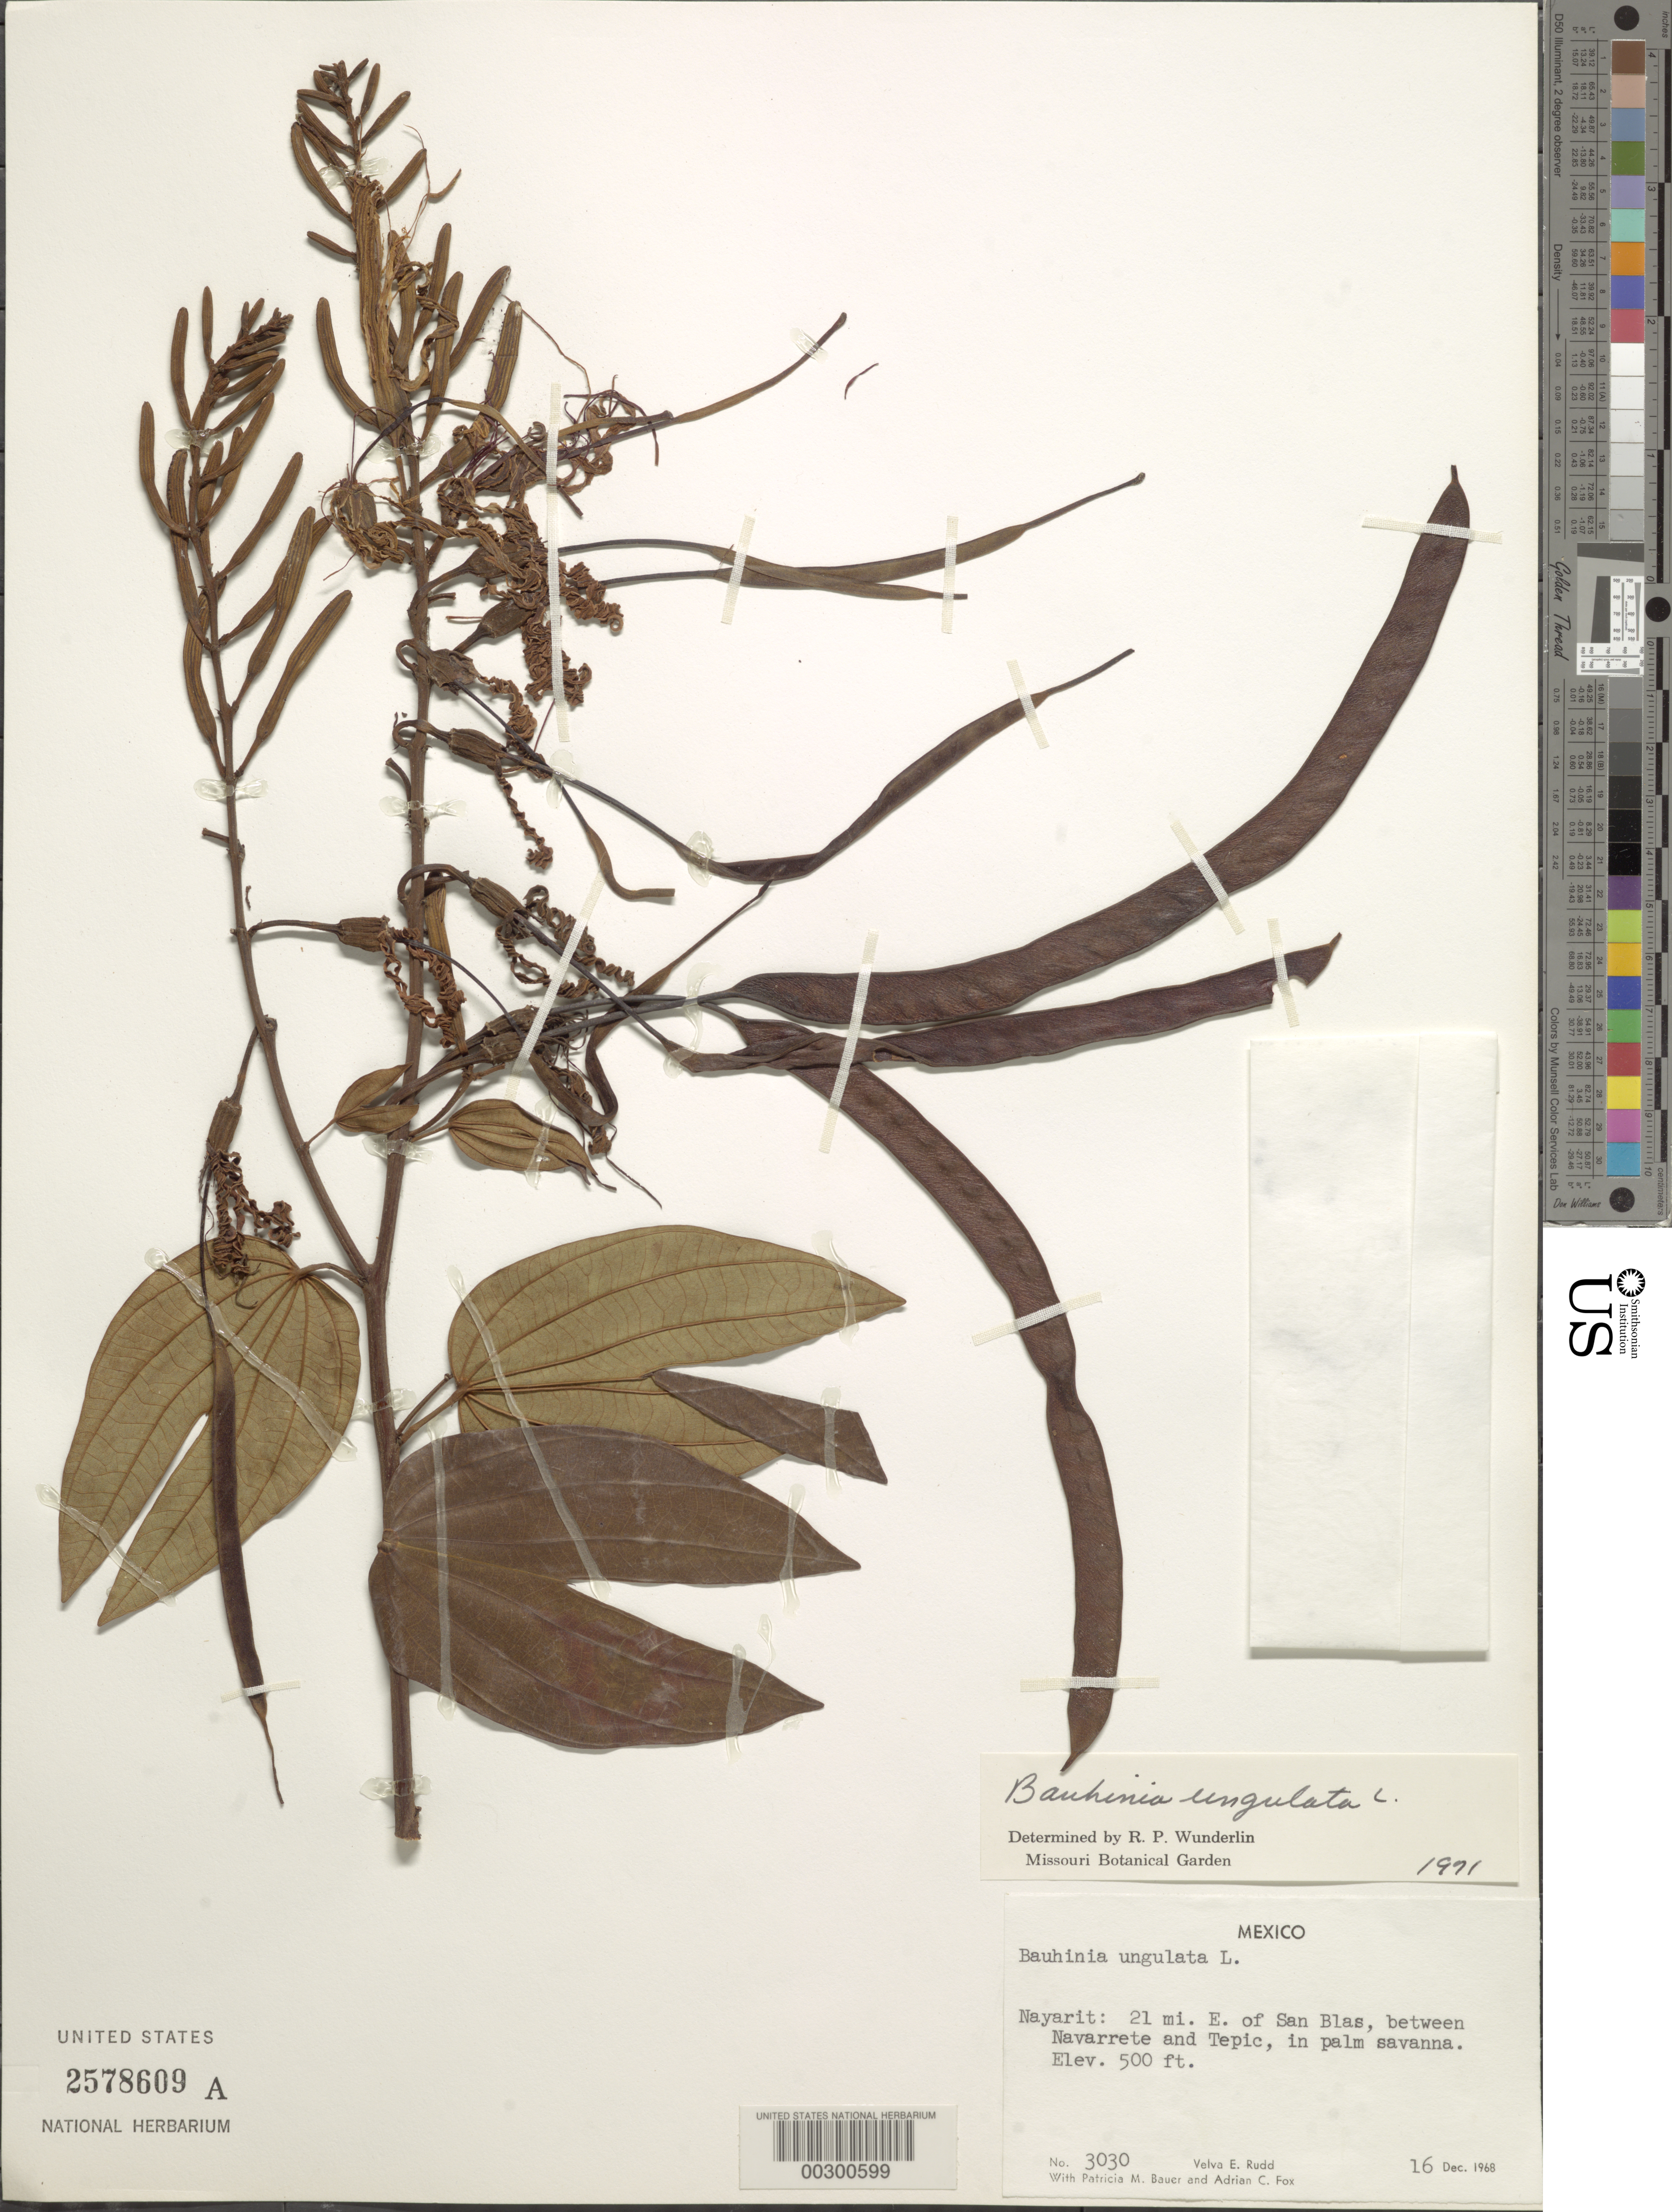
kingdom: Plantae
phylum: Tracheophyta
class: Magnoliopsida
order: Fabales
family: Fabaceae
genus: Bauhinia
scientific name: Bauhinia ungulata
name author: L.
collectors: V. E. Rudd, P. Bauer & A. Fox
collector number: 3030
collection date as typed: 16 Dec 1968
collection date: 1968-12-16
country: Mexico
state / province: Nayarit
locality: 21 mi E of San Blas, between Navarrete and Tepic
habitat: Palm savanna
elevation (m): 152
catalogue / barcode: US 2578609A